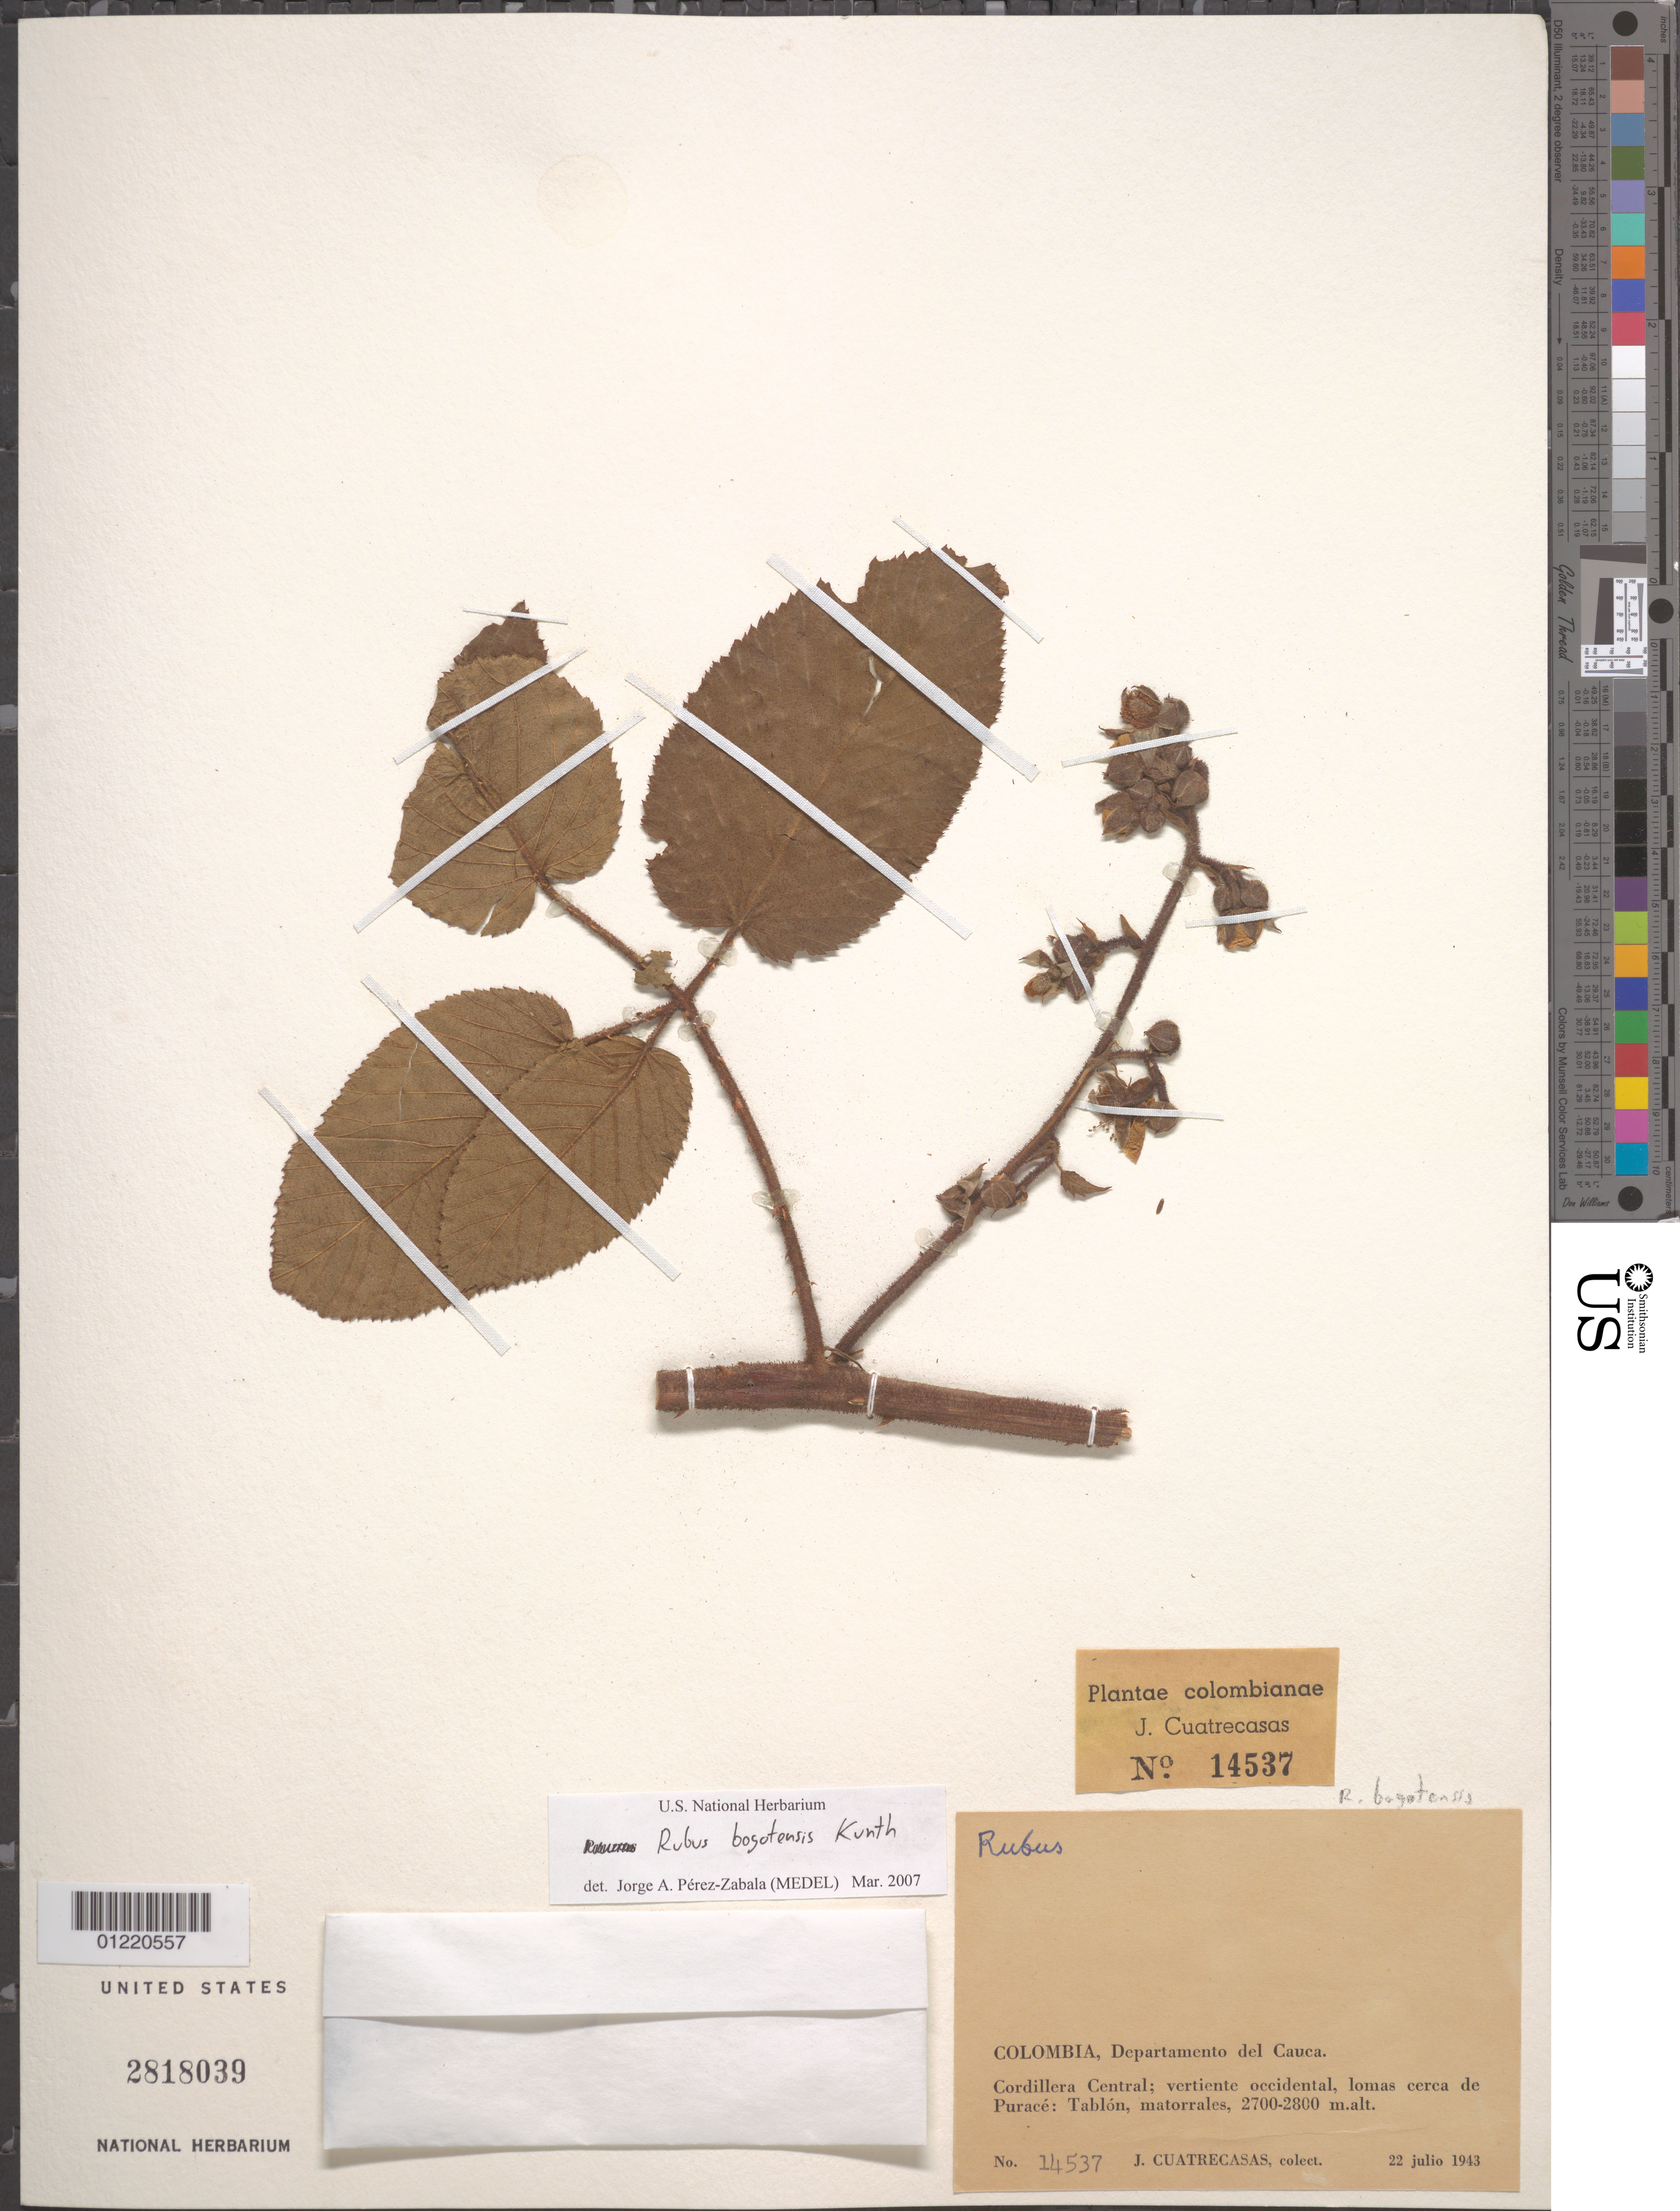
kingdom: Plantae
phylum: Tracheophyta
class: Magnoliopsida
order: Rosales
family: Rosaceae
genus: Rubus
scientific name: Rubus bogotensis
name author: Kunth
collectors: J. Cuatrecasas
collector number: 14537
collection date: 1943-07-22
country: Colombia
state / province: Cauca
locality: Cordillera Central: vertiente occidental, lomas cerca de Puracé: Tablón.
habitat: matorrales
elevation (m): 2700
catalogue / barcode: US 2818039